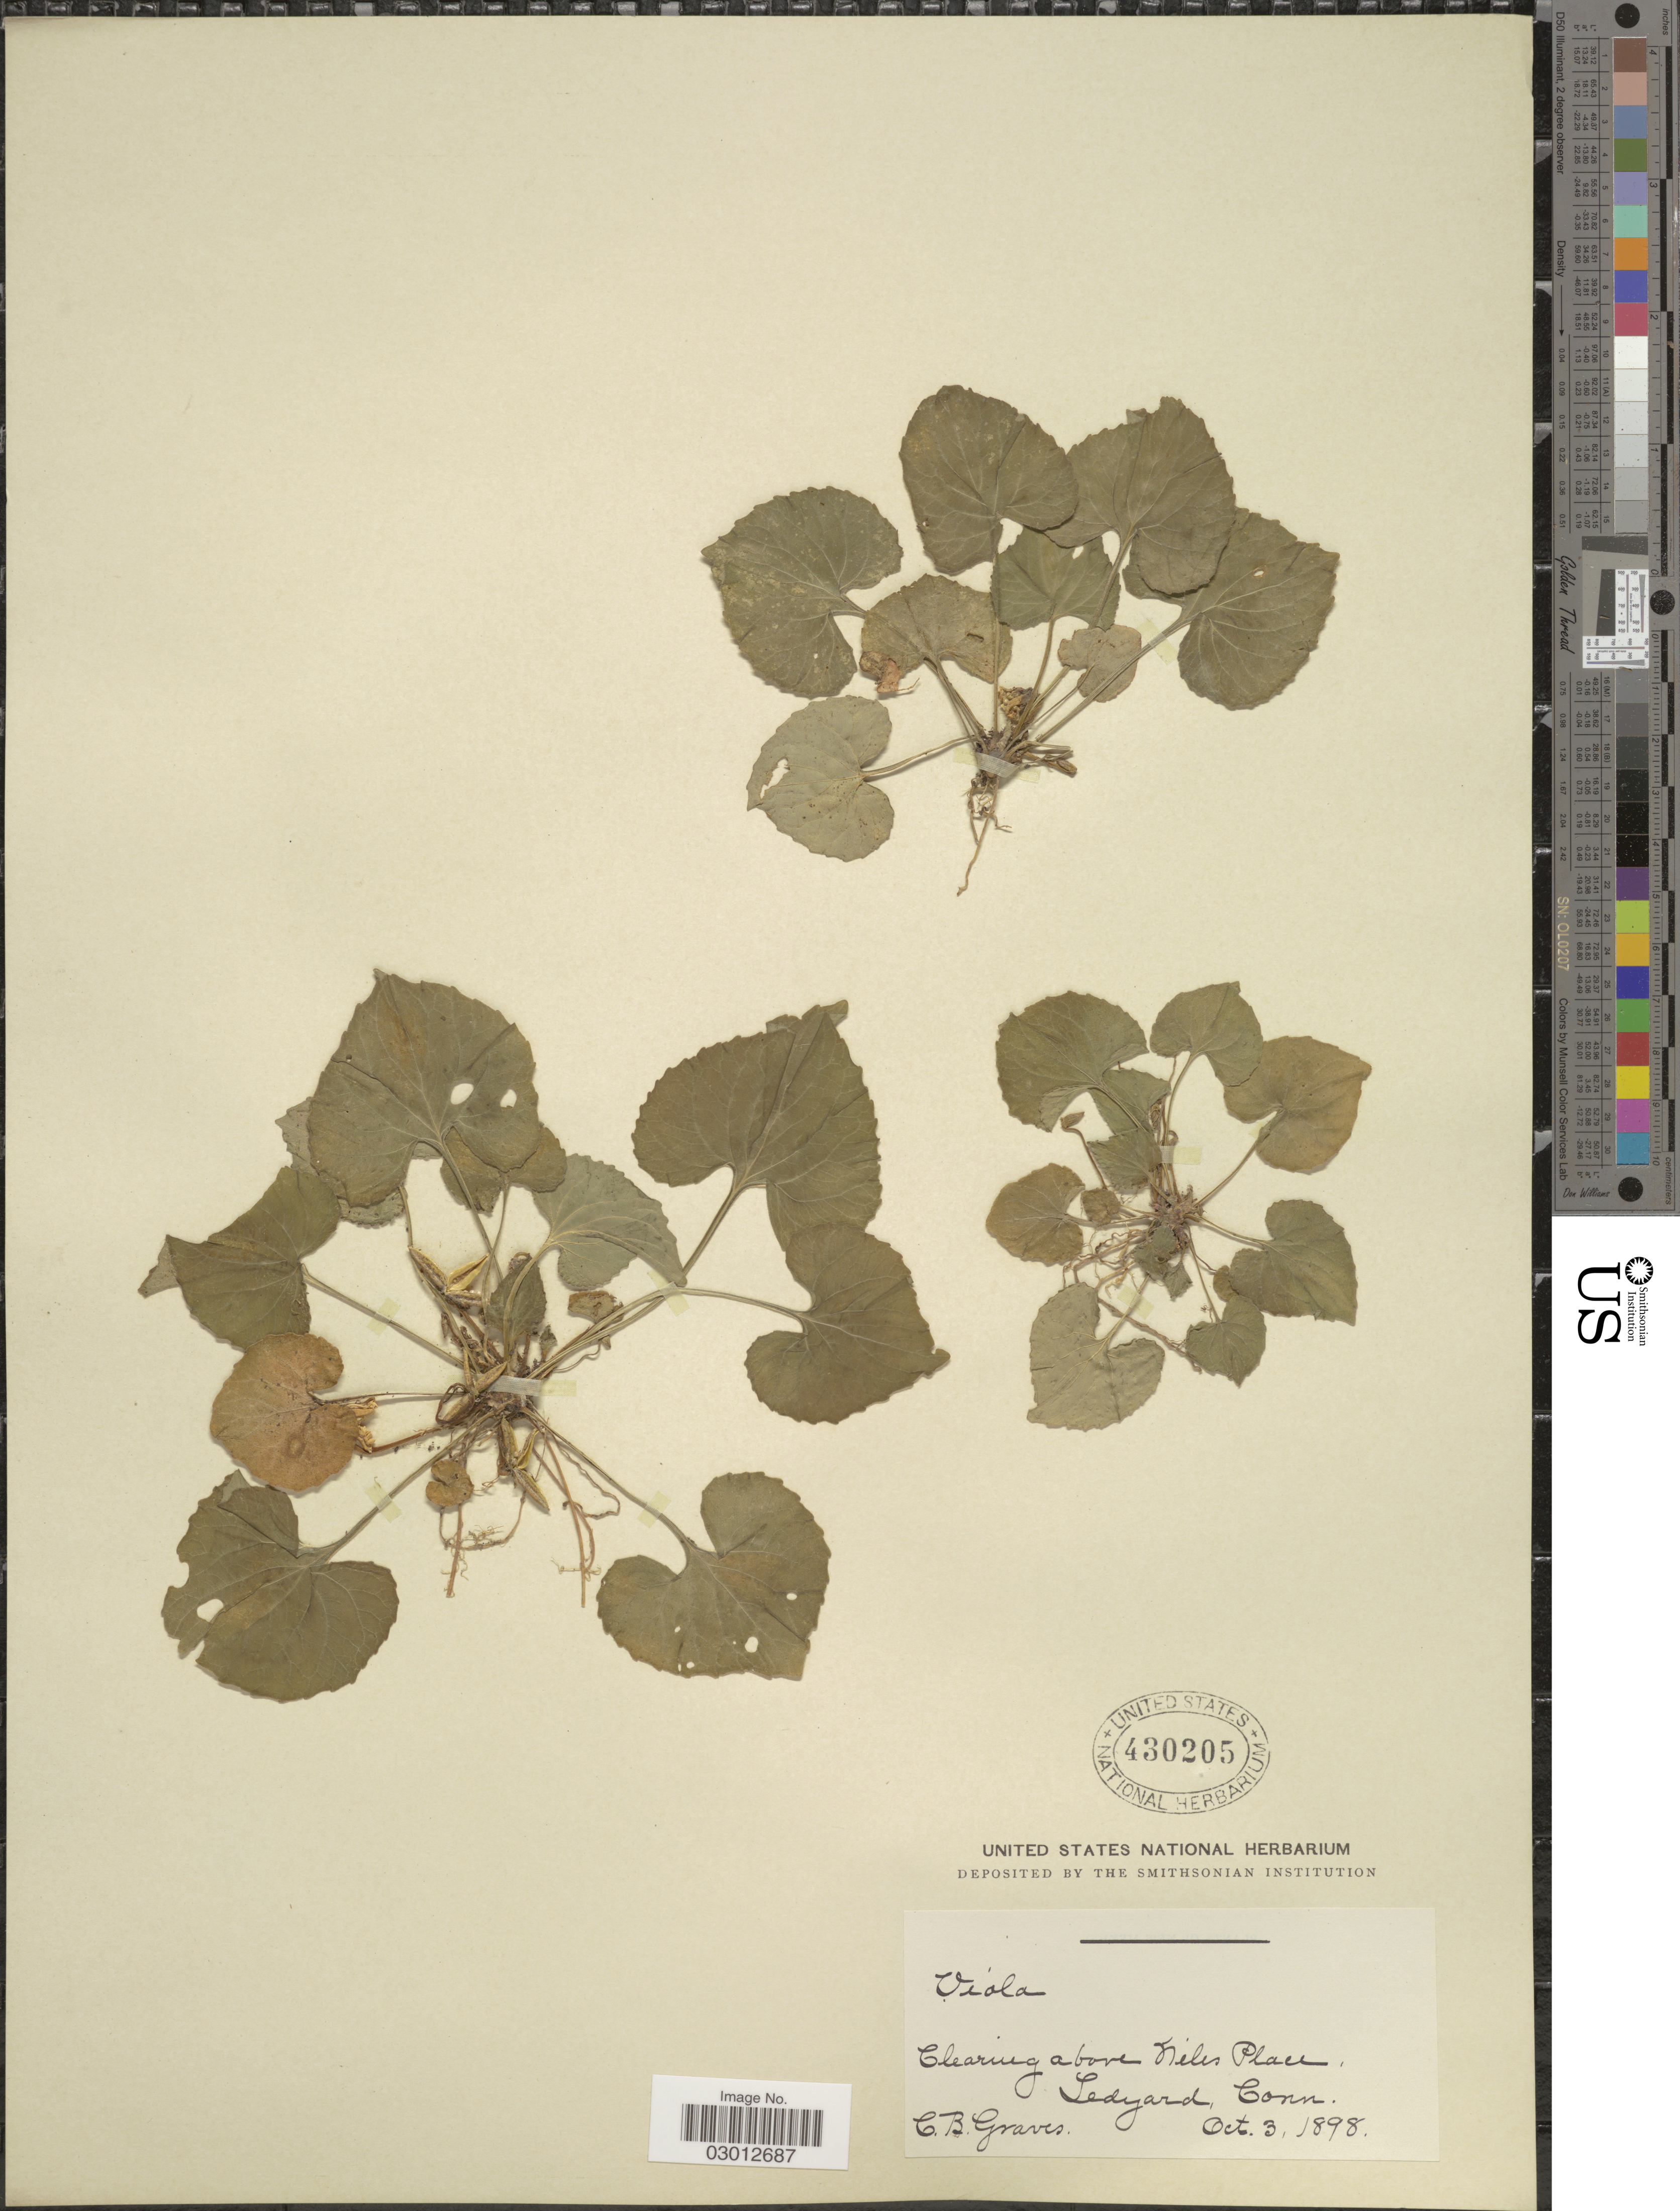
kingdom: Plantae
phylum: Tracheophyta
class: Magnoliopsida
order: Malpighiales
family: Violaceae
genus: Viola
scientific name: Viola papilionacea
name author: Pursh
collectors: C. Graves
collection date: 1898-10-03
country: United States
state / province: Connecticut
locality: Clearing above Niles Place, Ledyard.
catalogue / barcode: US 430205